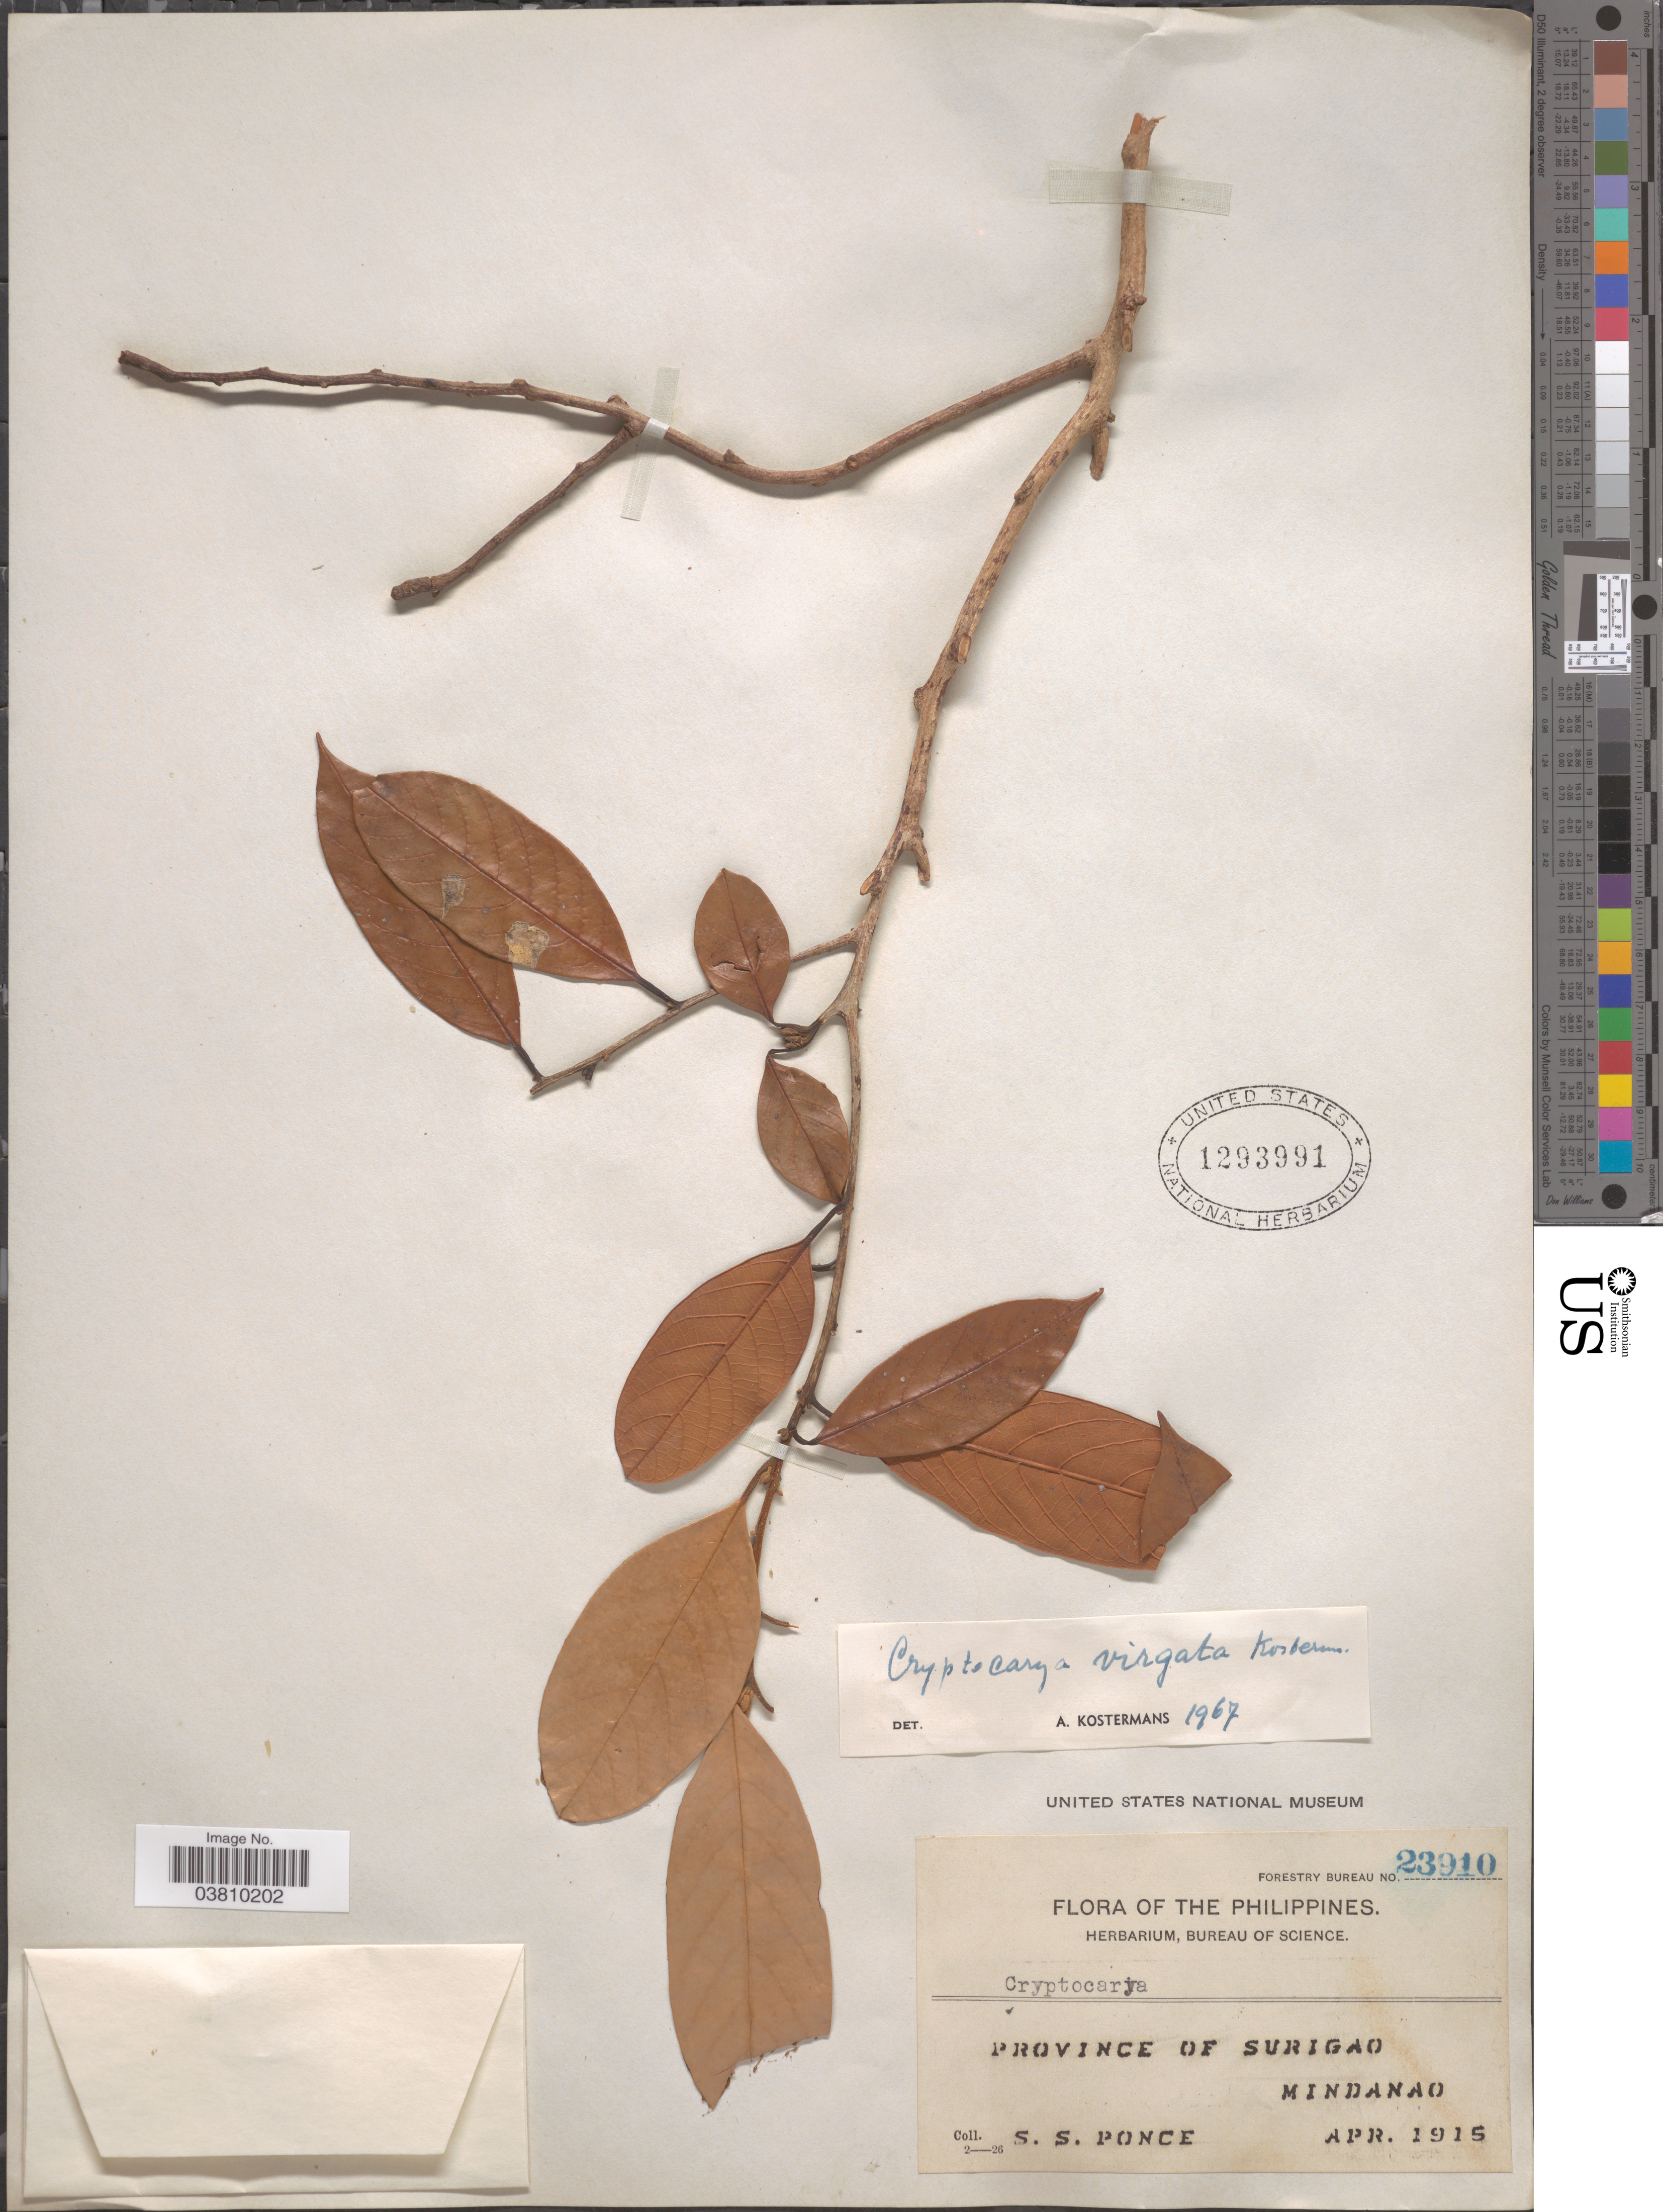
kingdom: Plantae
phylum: Tracheophyta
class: Magnoliopsida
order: Laurales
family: Lauraceae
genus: Cryptocarya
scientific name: Cryptocarya virgata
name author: Kosterm.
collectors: S. Ponce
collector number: Forestry Bureau 23910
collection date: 1915-04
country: Philippines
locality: Province of Surigao, Mindanao.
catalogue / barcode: US 1293991